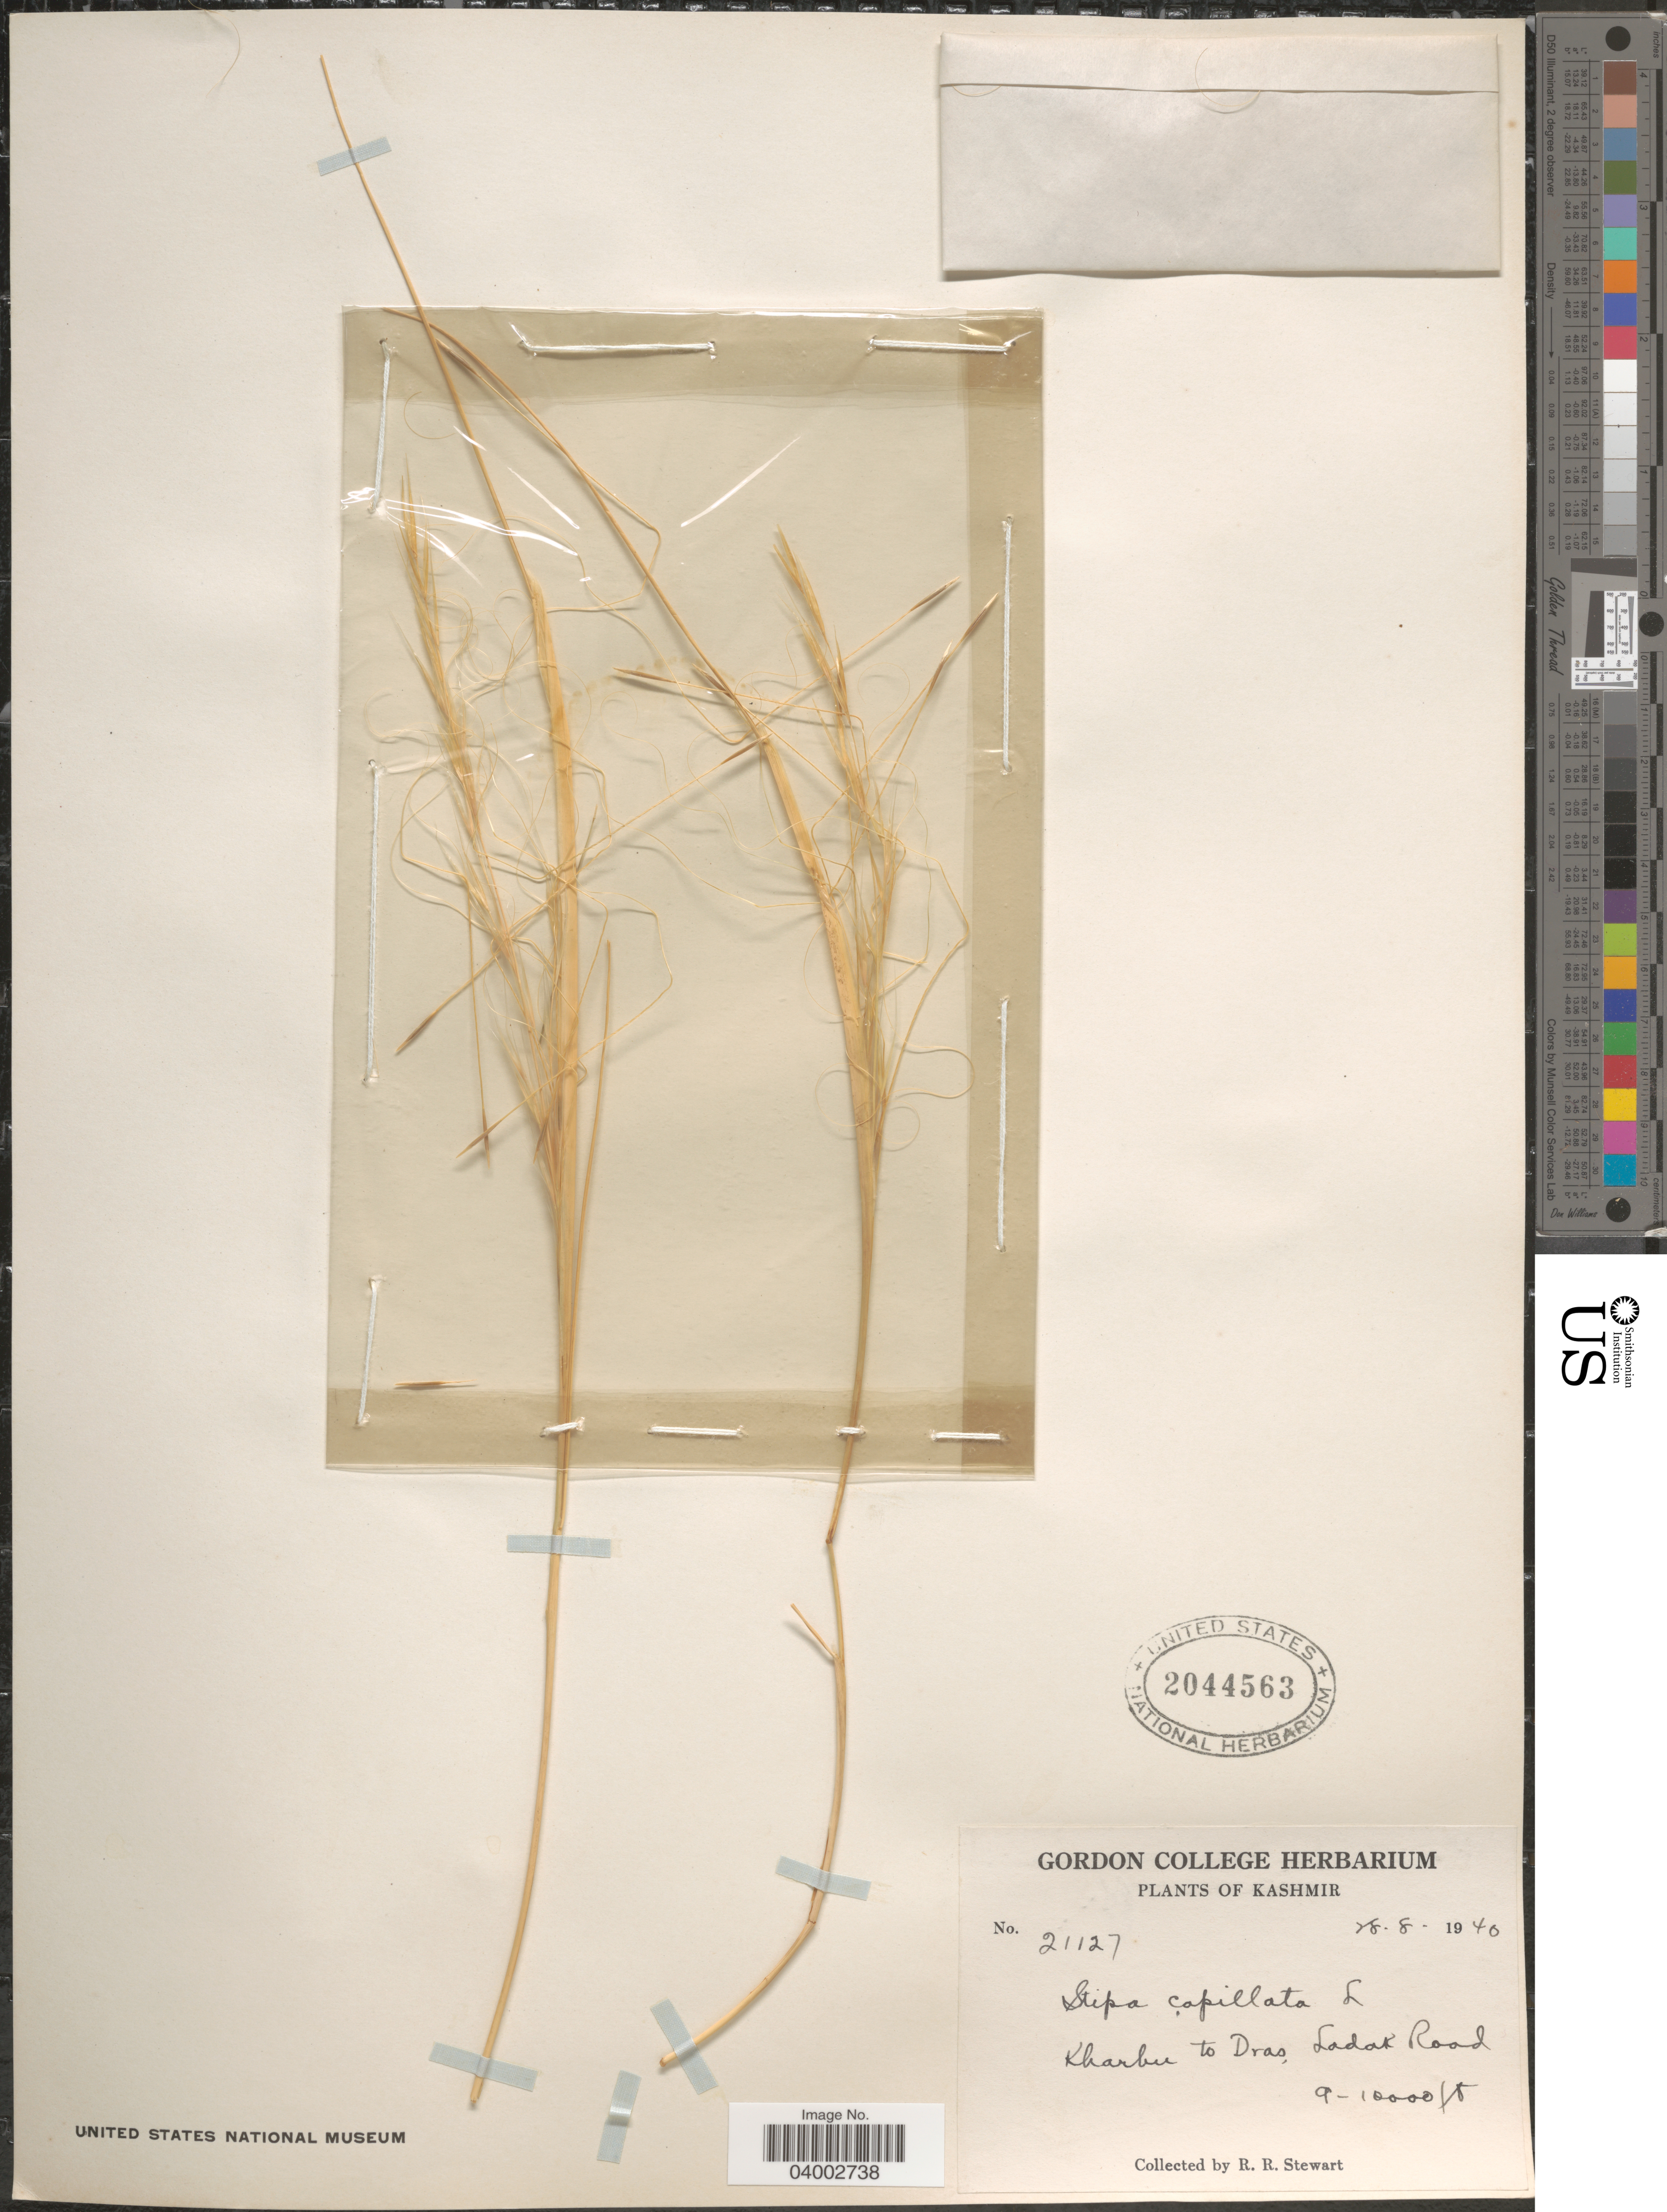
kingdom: Plantae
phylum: Tracheophyta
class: Liliopsida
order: Poales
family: Poaceae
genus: Stipa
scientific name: Stipa capillata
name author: L.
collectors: R. Stewart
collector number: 21127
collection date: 1940-08-28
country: India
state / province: Ladakh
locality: Kashmir. Kharbu to Dras, Ladak Road.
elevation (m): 2743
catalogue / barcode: US 2044563